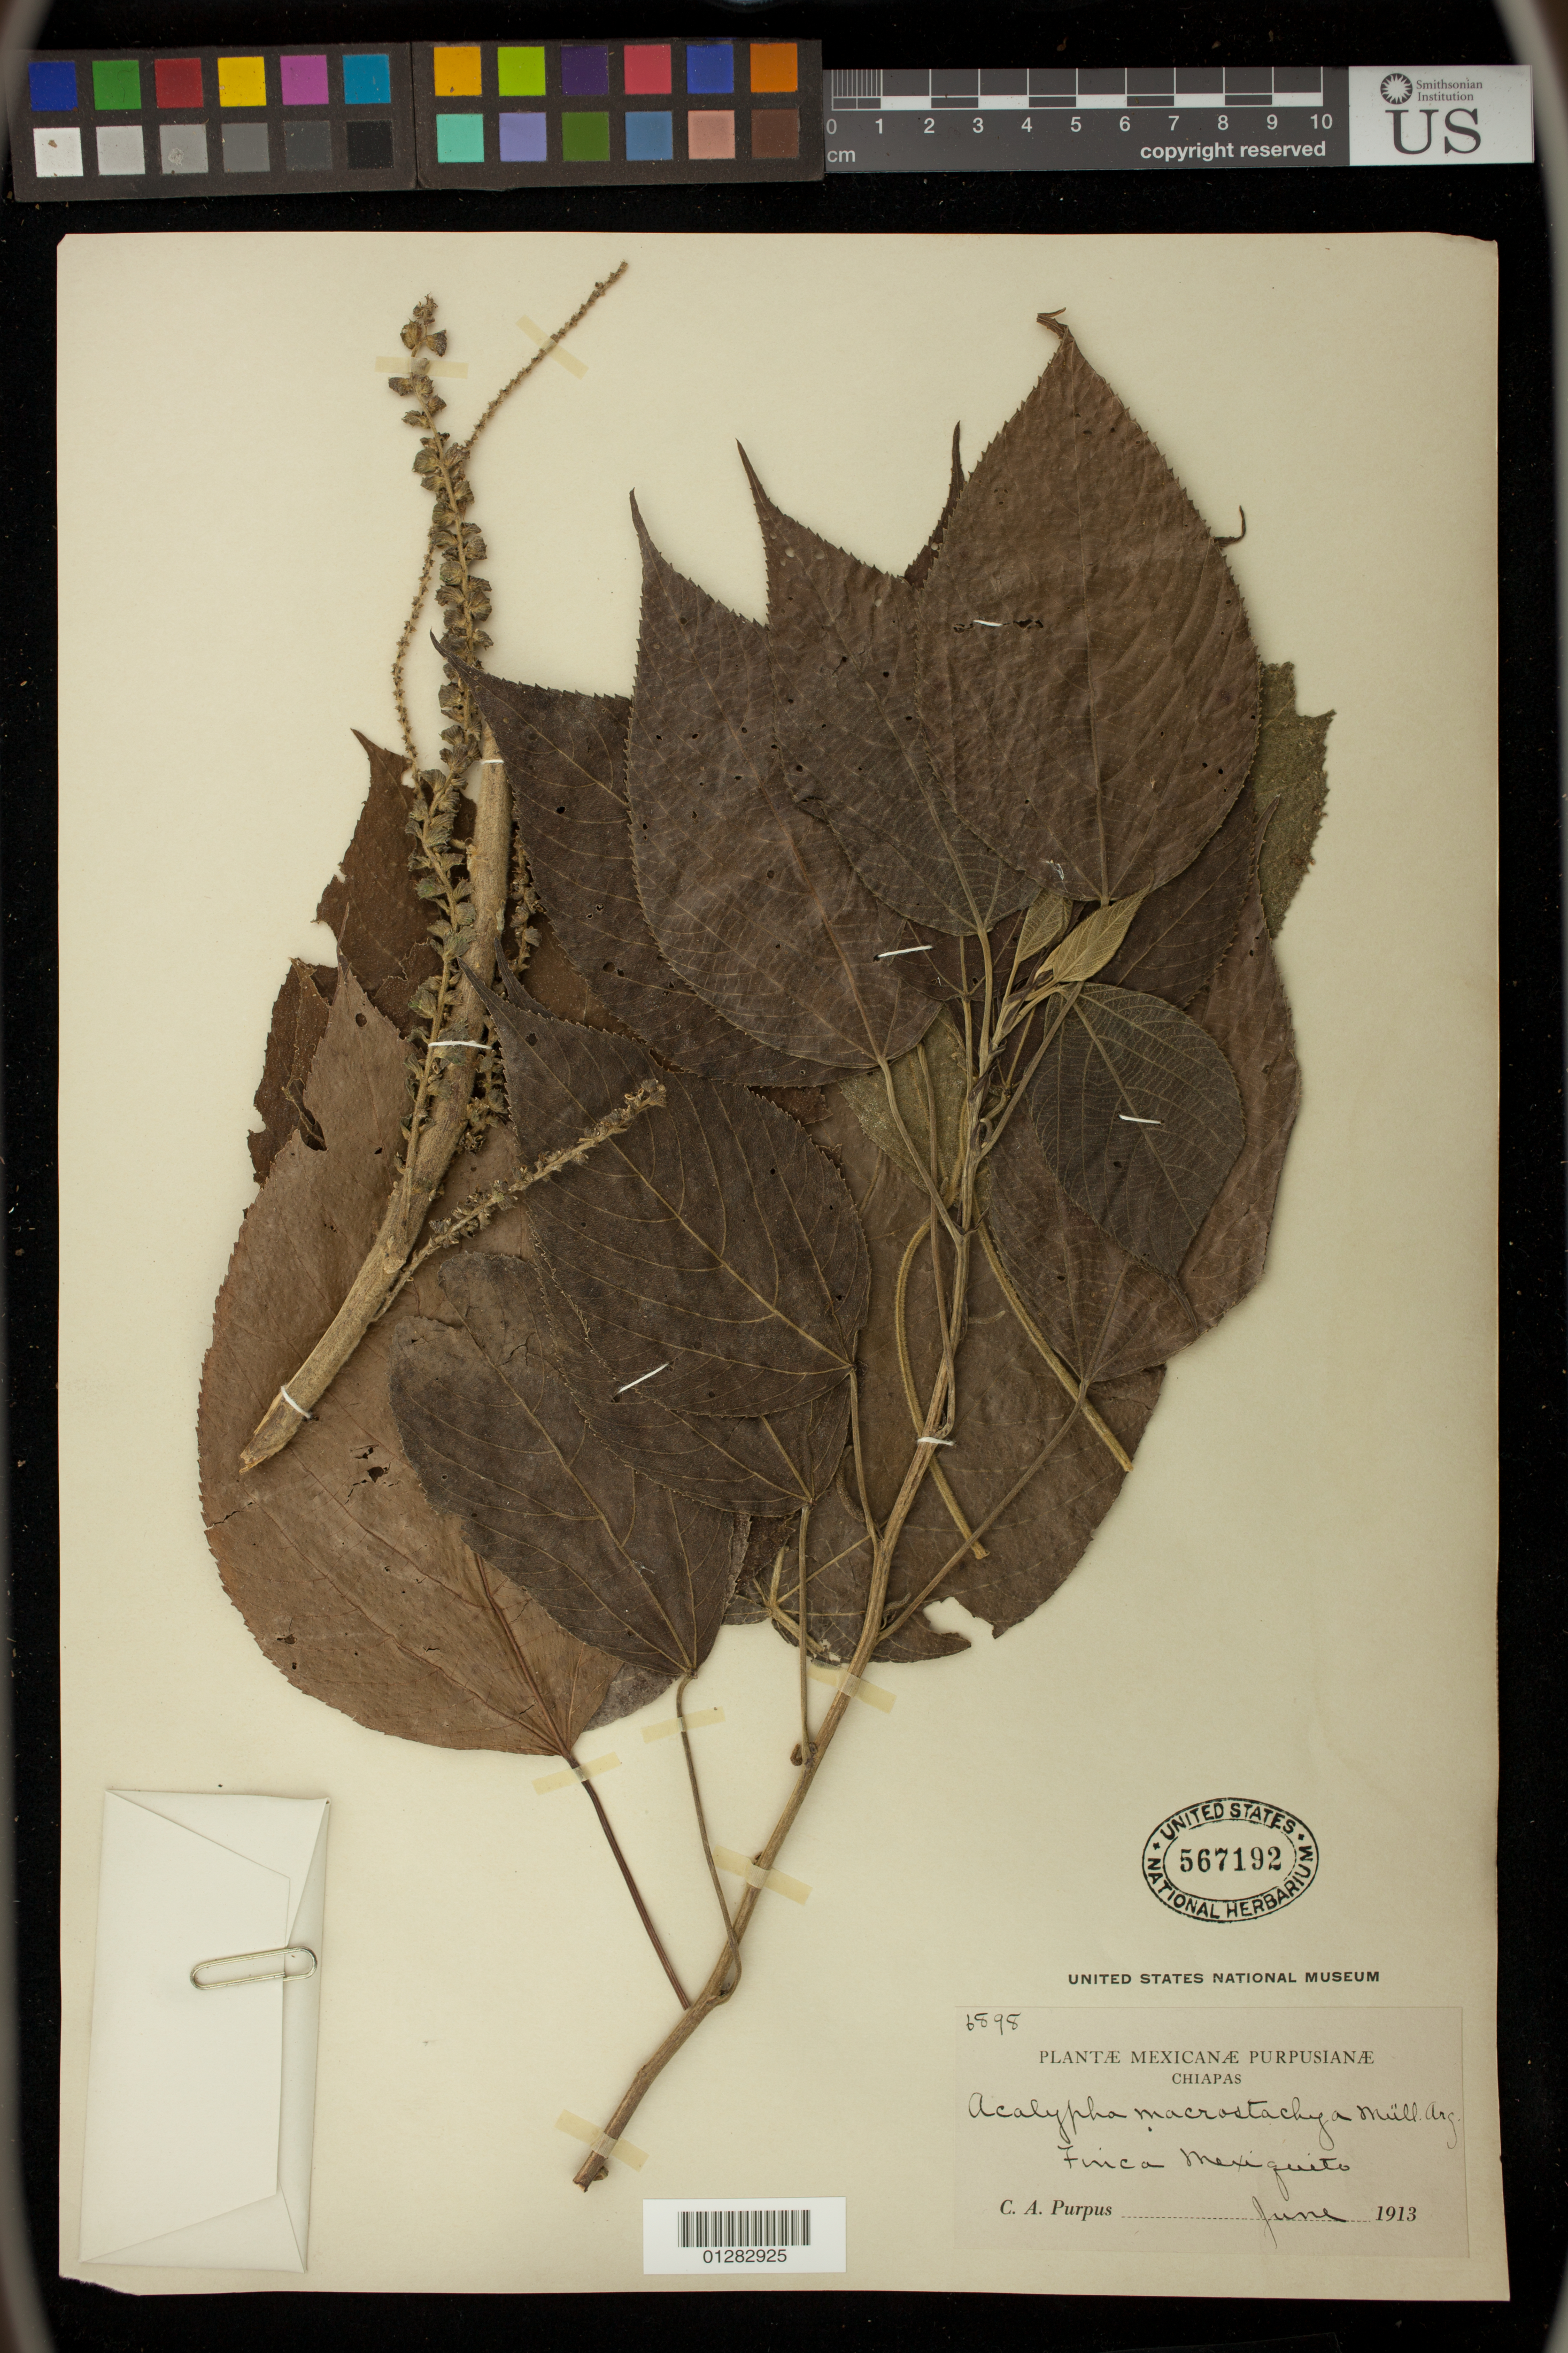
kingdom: Plantae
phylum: Tracheophyta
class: Magnoliopsida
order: Malpighiales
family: Euphorbiaceae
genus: Acalypha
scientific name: Acalypha sp.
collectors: C. A. Purpus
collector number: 6898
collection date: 1913-06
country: Mexico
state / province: Chiapas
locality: Finca Mexiguito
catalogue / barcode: US 567192